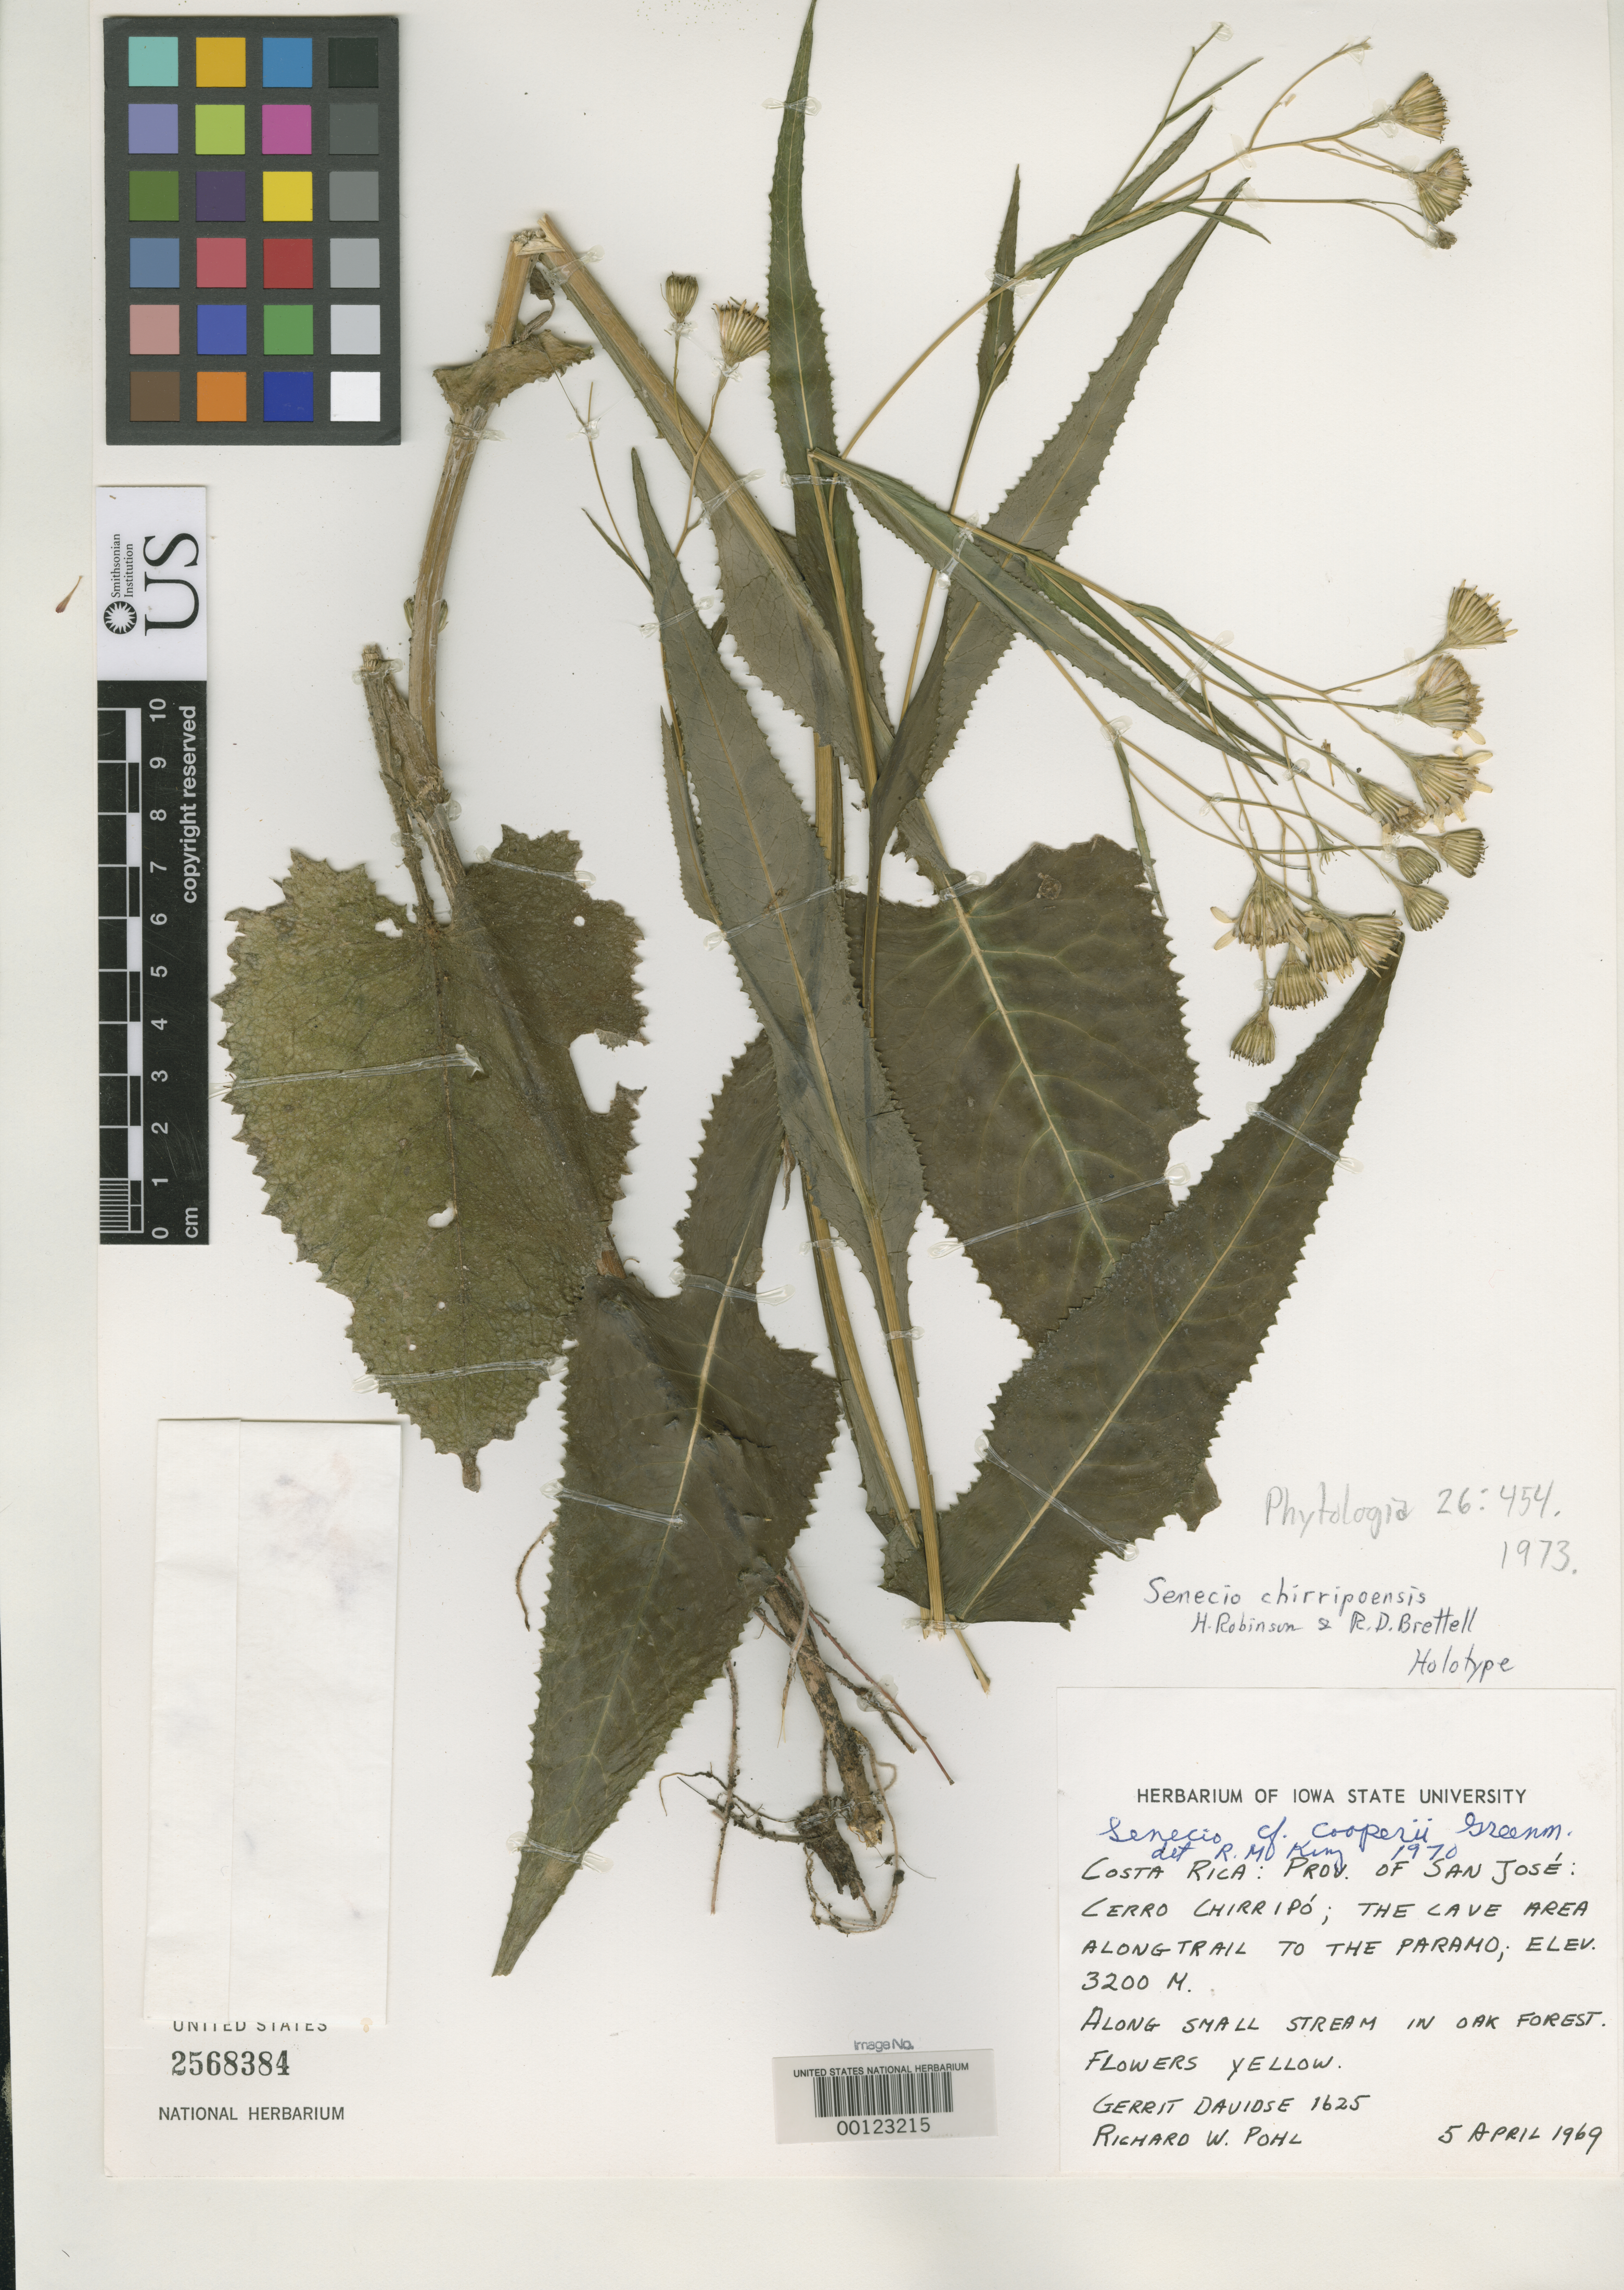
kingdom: Plantae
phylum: Tracheophyta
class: Magnoliopsida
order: Asterales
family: Asteraceae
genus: Senecio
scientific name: Senecio chirripoensis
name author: H. Rob. & Brettell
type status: Holotype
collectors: G. Davidse & R. W. Pohl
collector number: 1625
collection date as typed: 05 Apr 1969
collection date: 1969-04-05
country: Costa Rica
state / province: San José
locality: Cerro Chirripo, the cave area along trail to the Páramo.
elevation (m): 3200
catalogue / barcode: US 2568384